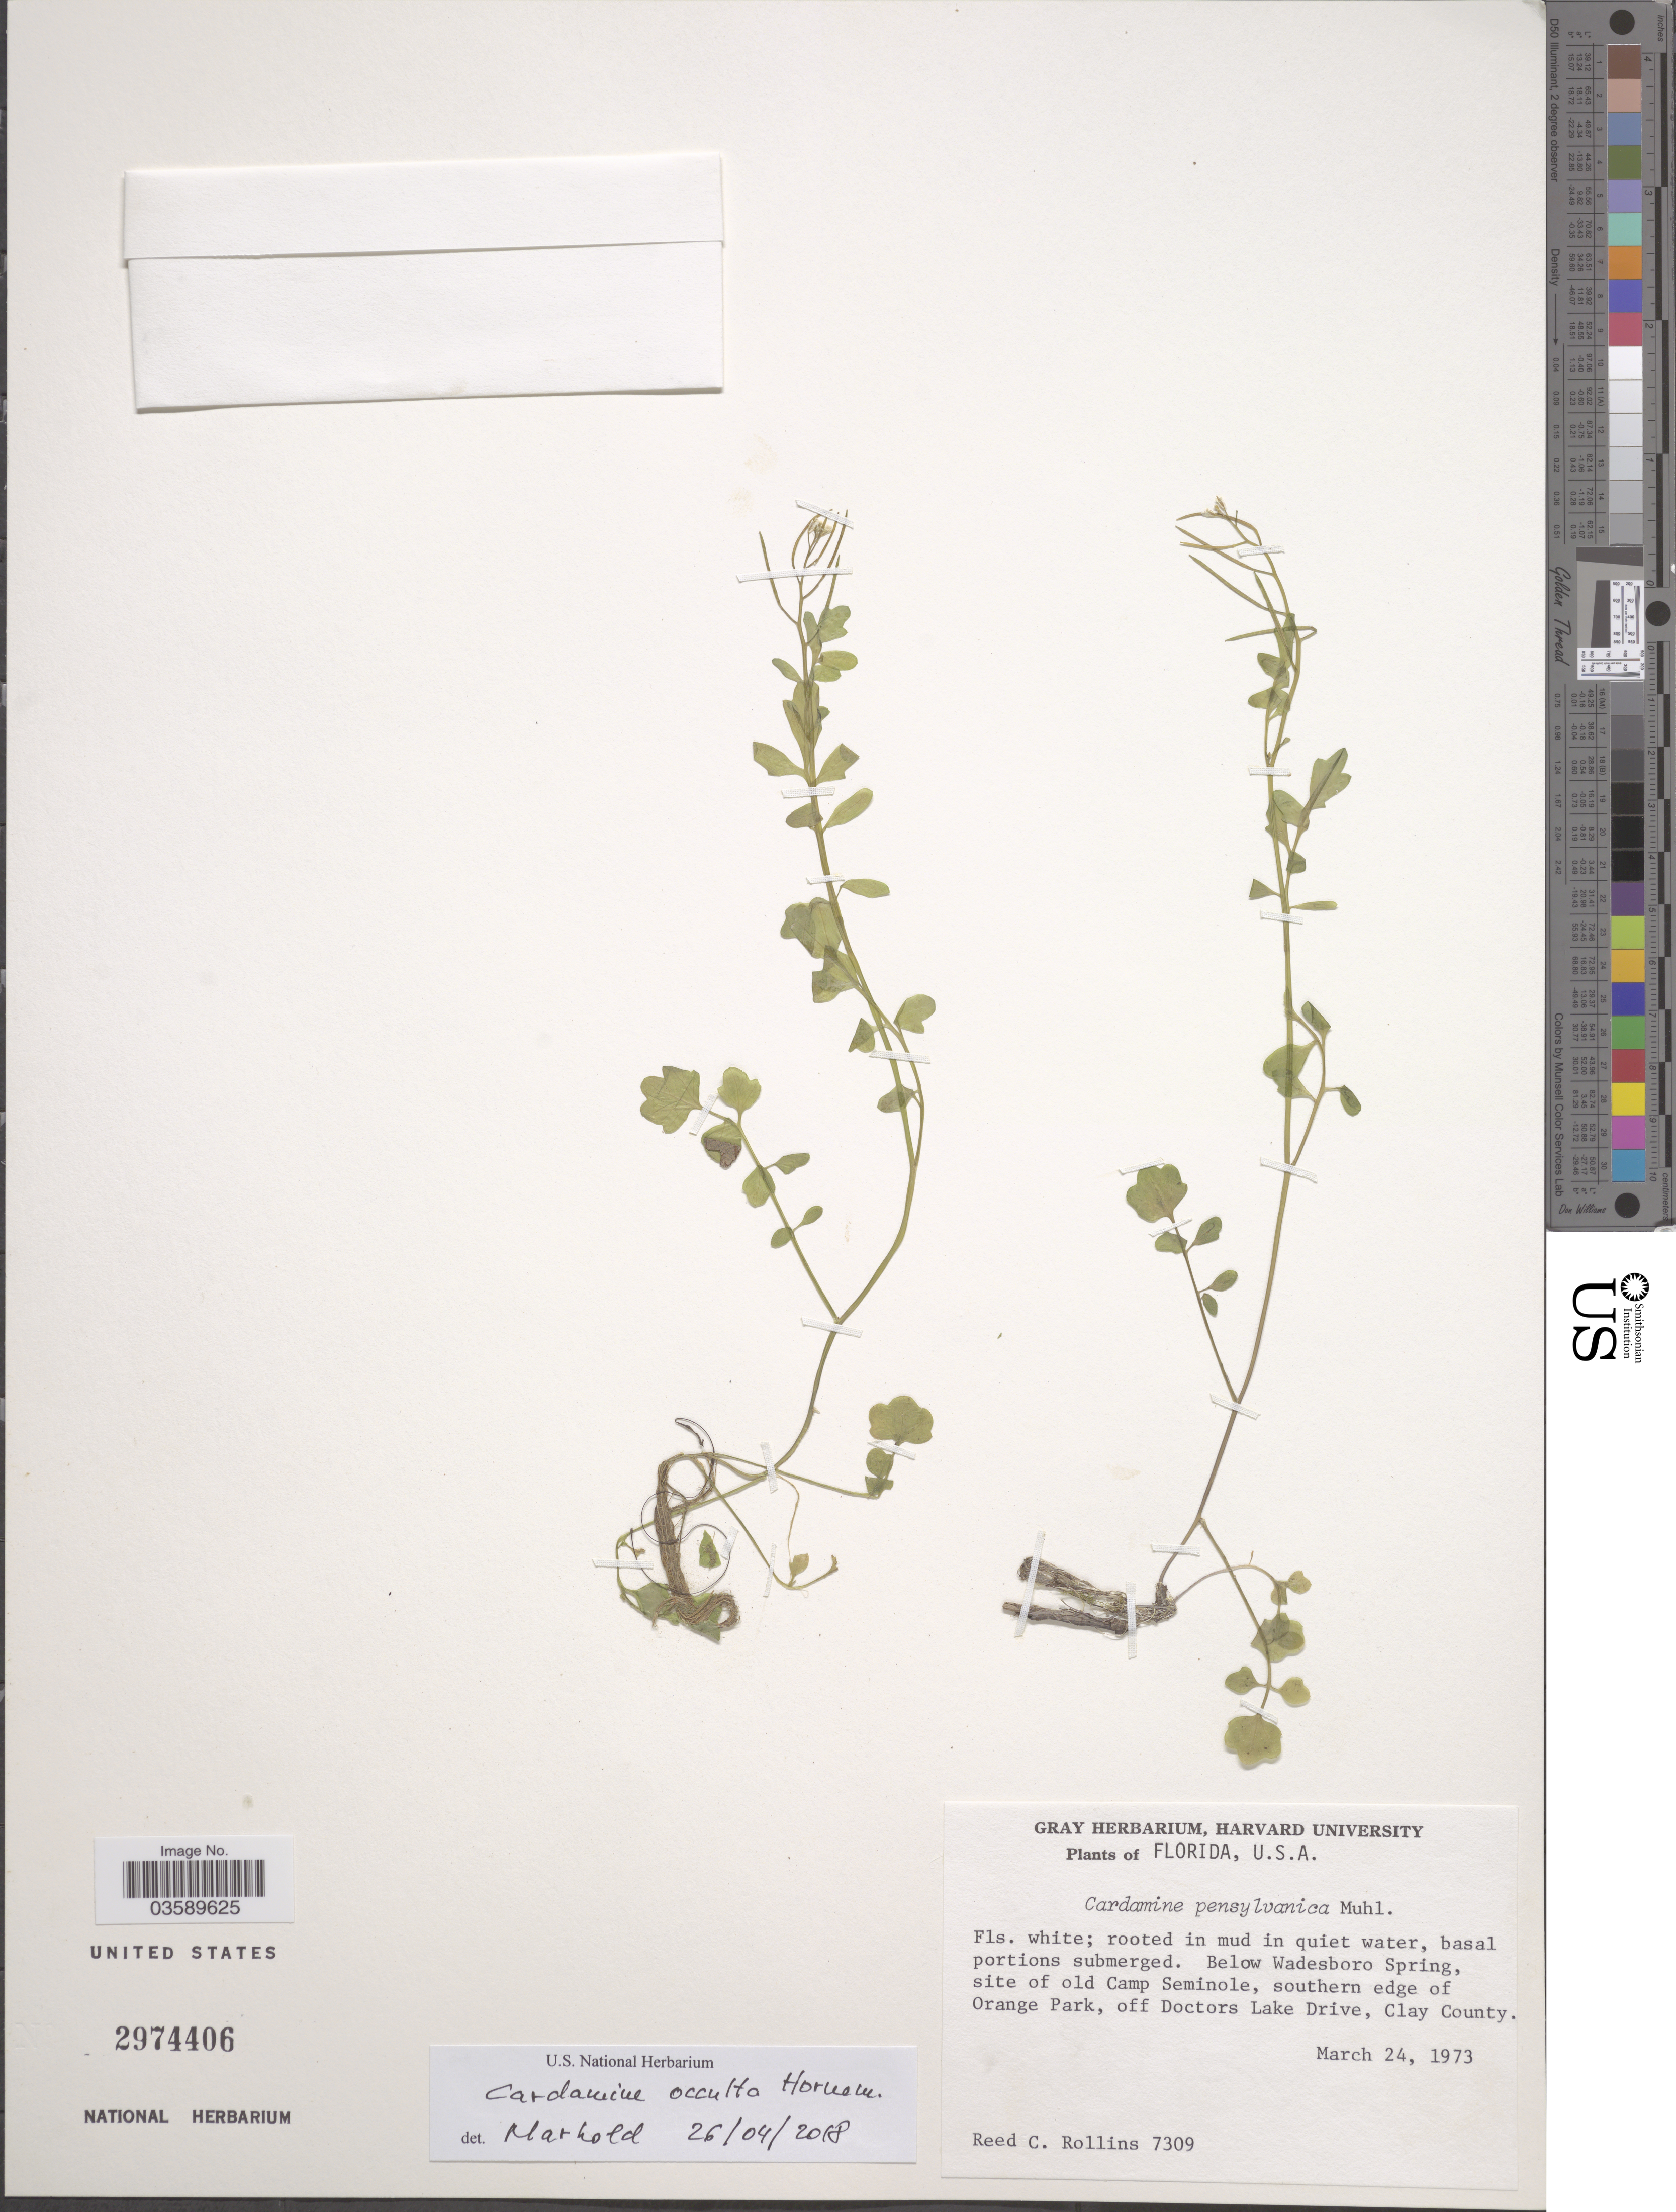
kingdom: Plantae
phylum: Tracheophyta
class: Magnoliopsida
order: Brassicales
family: Brassicaceae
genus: Cardamine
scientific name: Cardamine occulta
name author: Hornem.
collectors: R. C. Rollins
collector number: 7309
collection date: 1973-03-24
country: United States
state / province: Florida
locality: Below Wadesboro Spring, site of old Camp Seminole, southern edge of Orange Park, off Doctors Lake Drive, Clay County.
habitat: rooted in mud in quiet water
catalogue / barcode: US 2974406